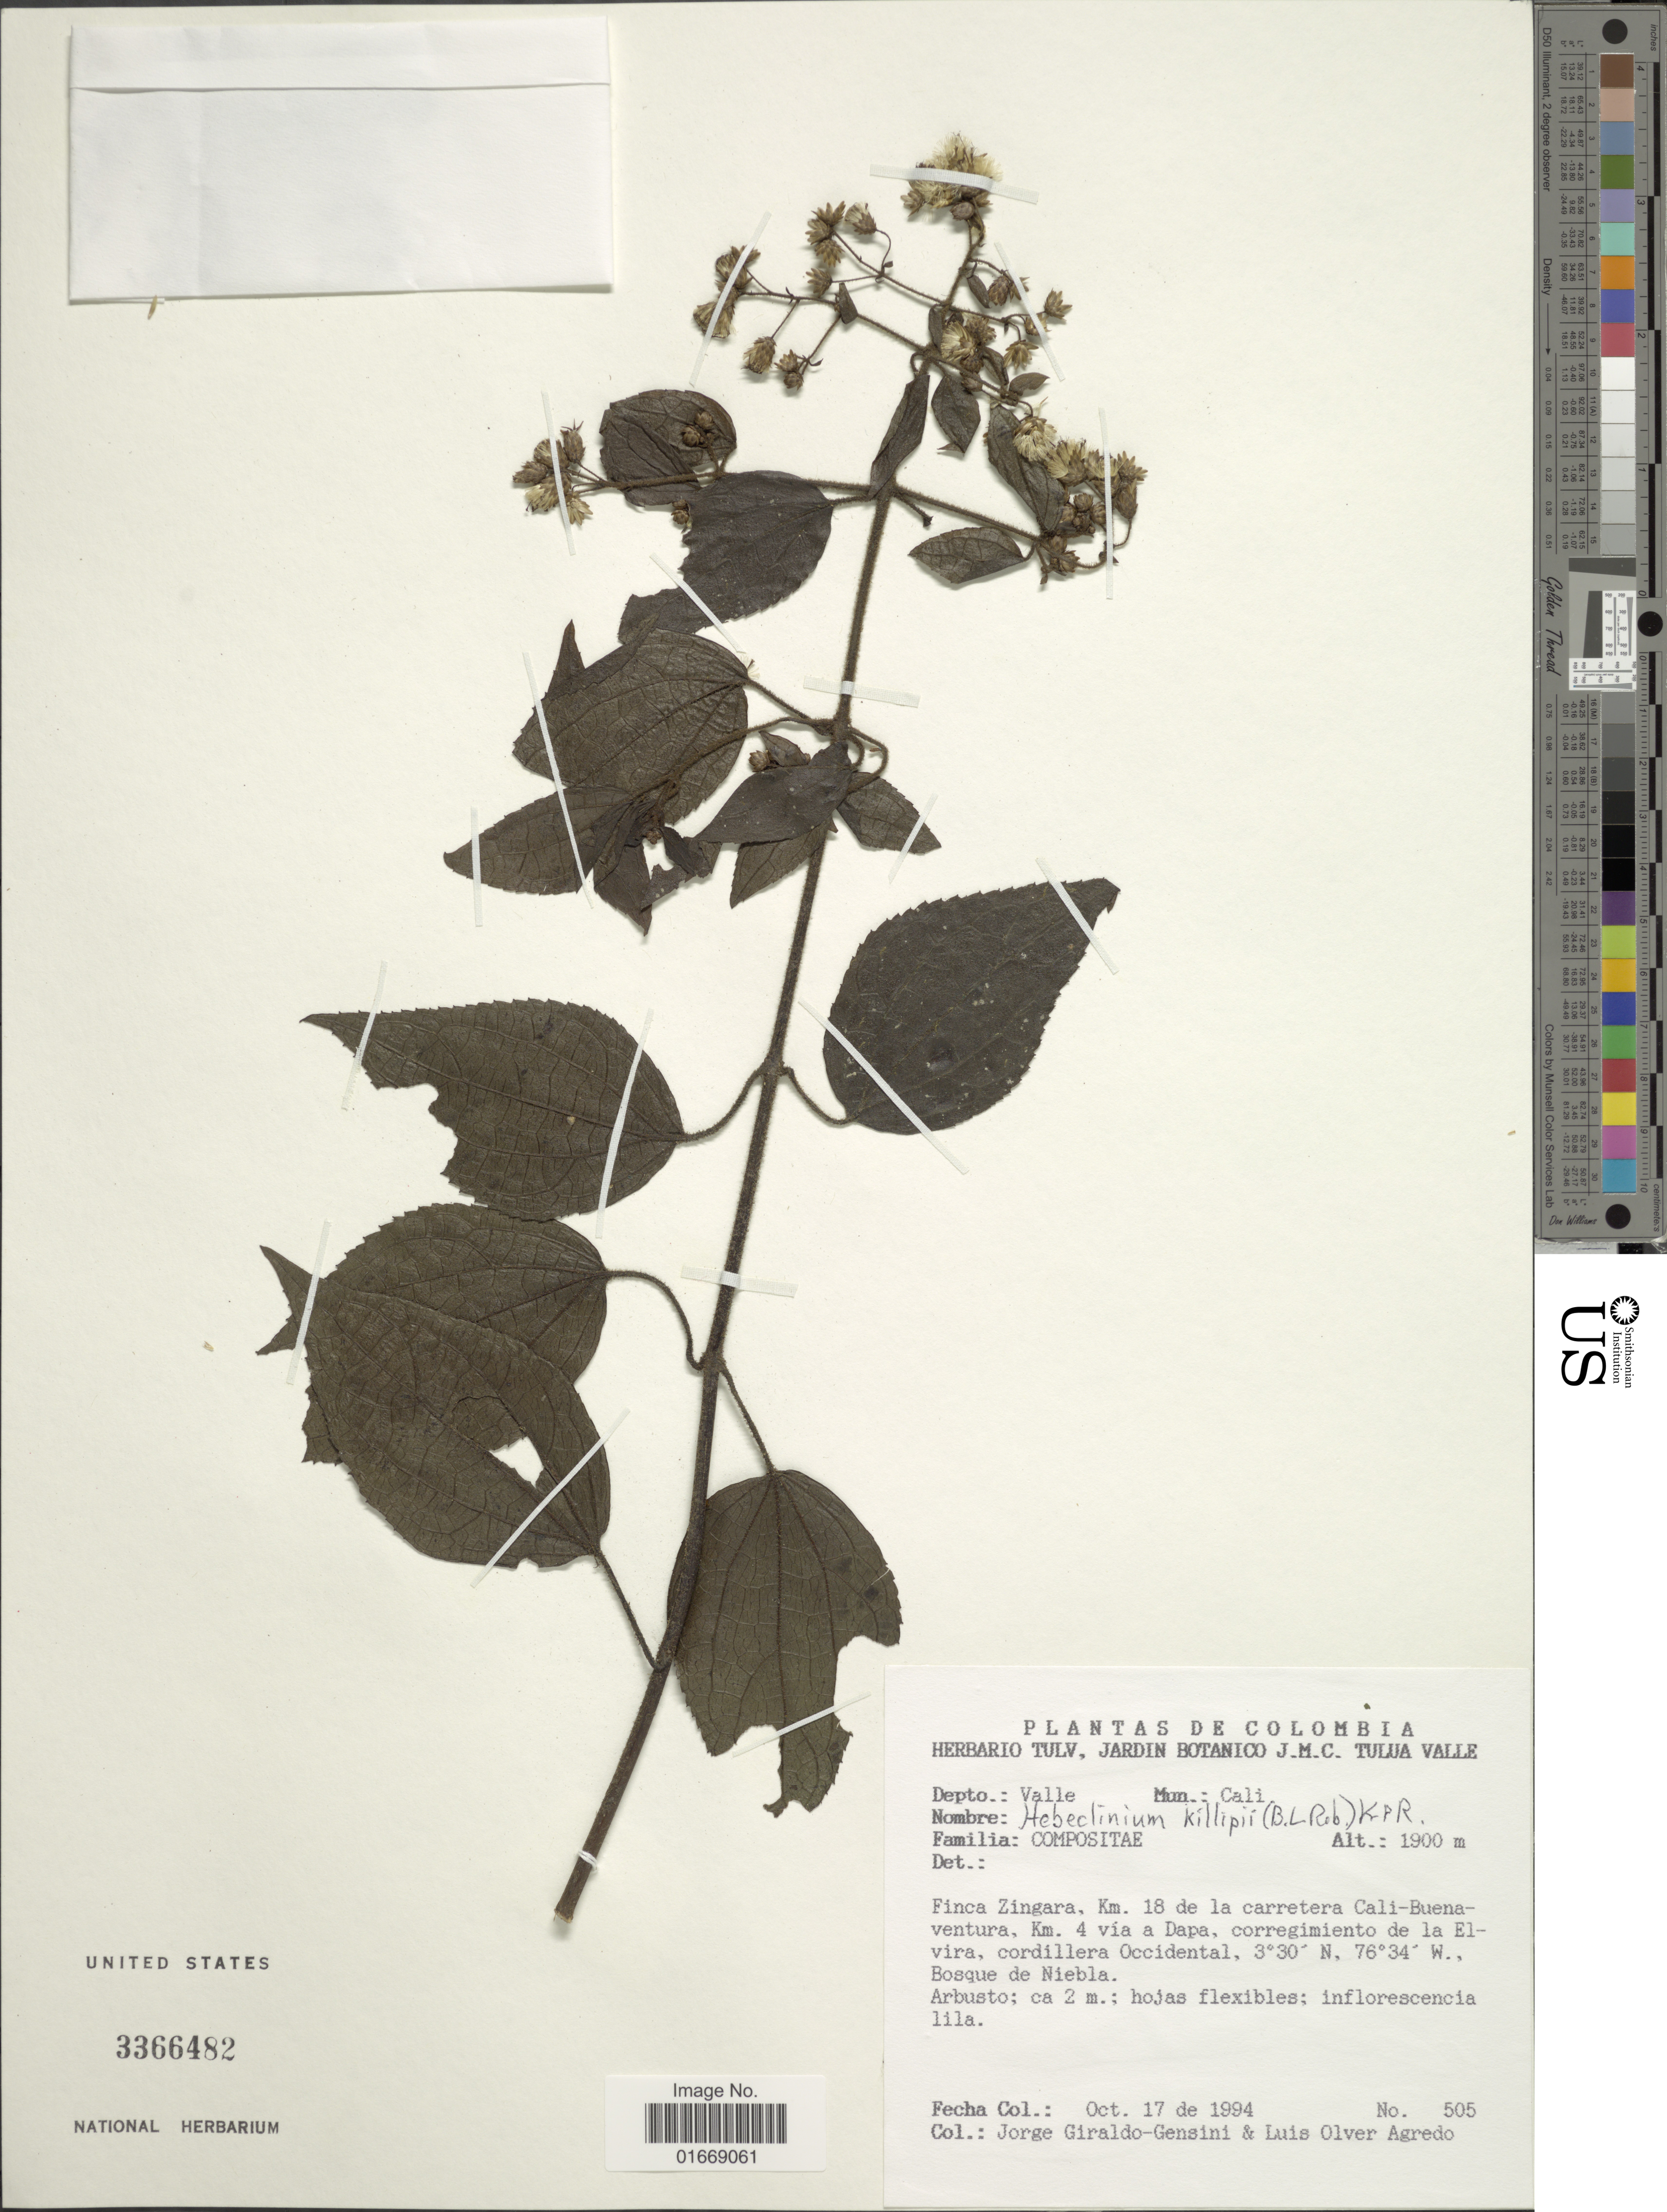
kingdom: Plantae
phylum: Tracheophyta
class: Magnoliopsida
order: Asterales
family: Asteraceae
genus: Hebeclinium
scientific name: Hebeclinium killipii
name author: (B.L. Rob.) R.M. King & H. Rob.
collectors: J. Giraldo-Gensini & L. O. Agredo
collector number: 505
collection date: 1994-10-17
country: Colombia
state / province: Valle del Cauca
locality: Depto. Valle, Mun. Cali, Finca Zingara, km 18 de la carretera Cali-Buena-ventura, km 4 via a Dapa, corregimiento de la Elvira, Cordillera Occidental, Bosque de Niebla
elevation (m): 1900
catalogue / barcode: US 3366482